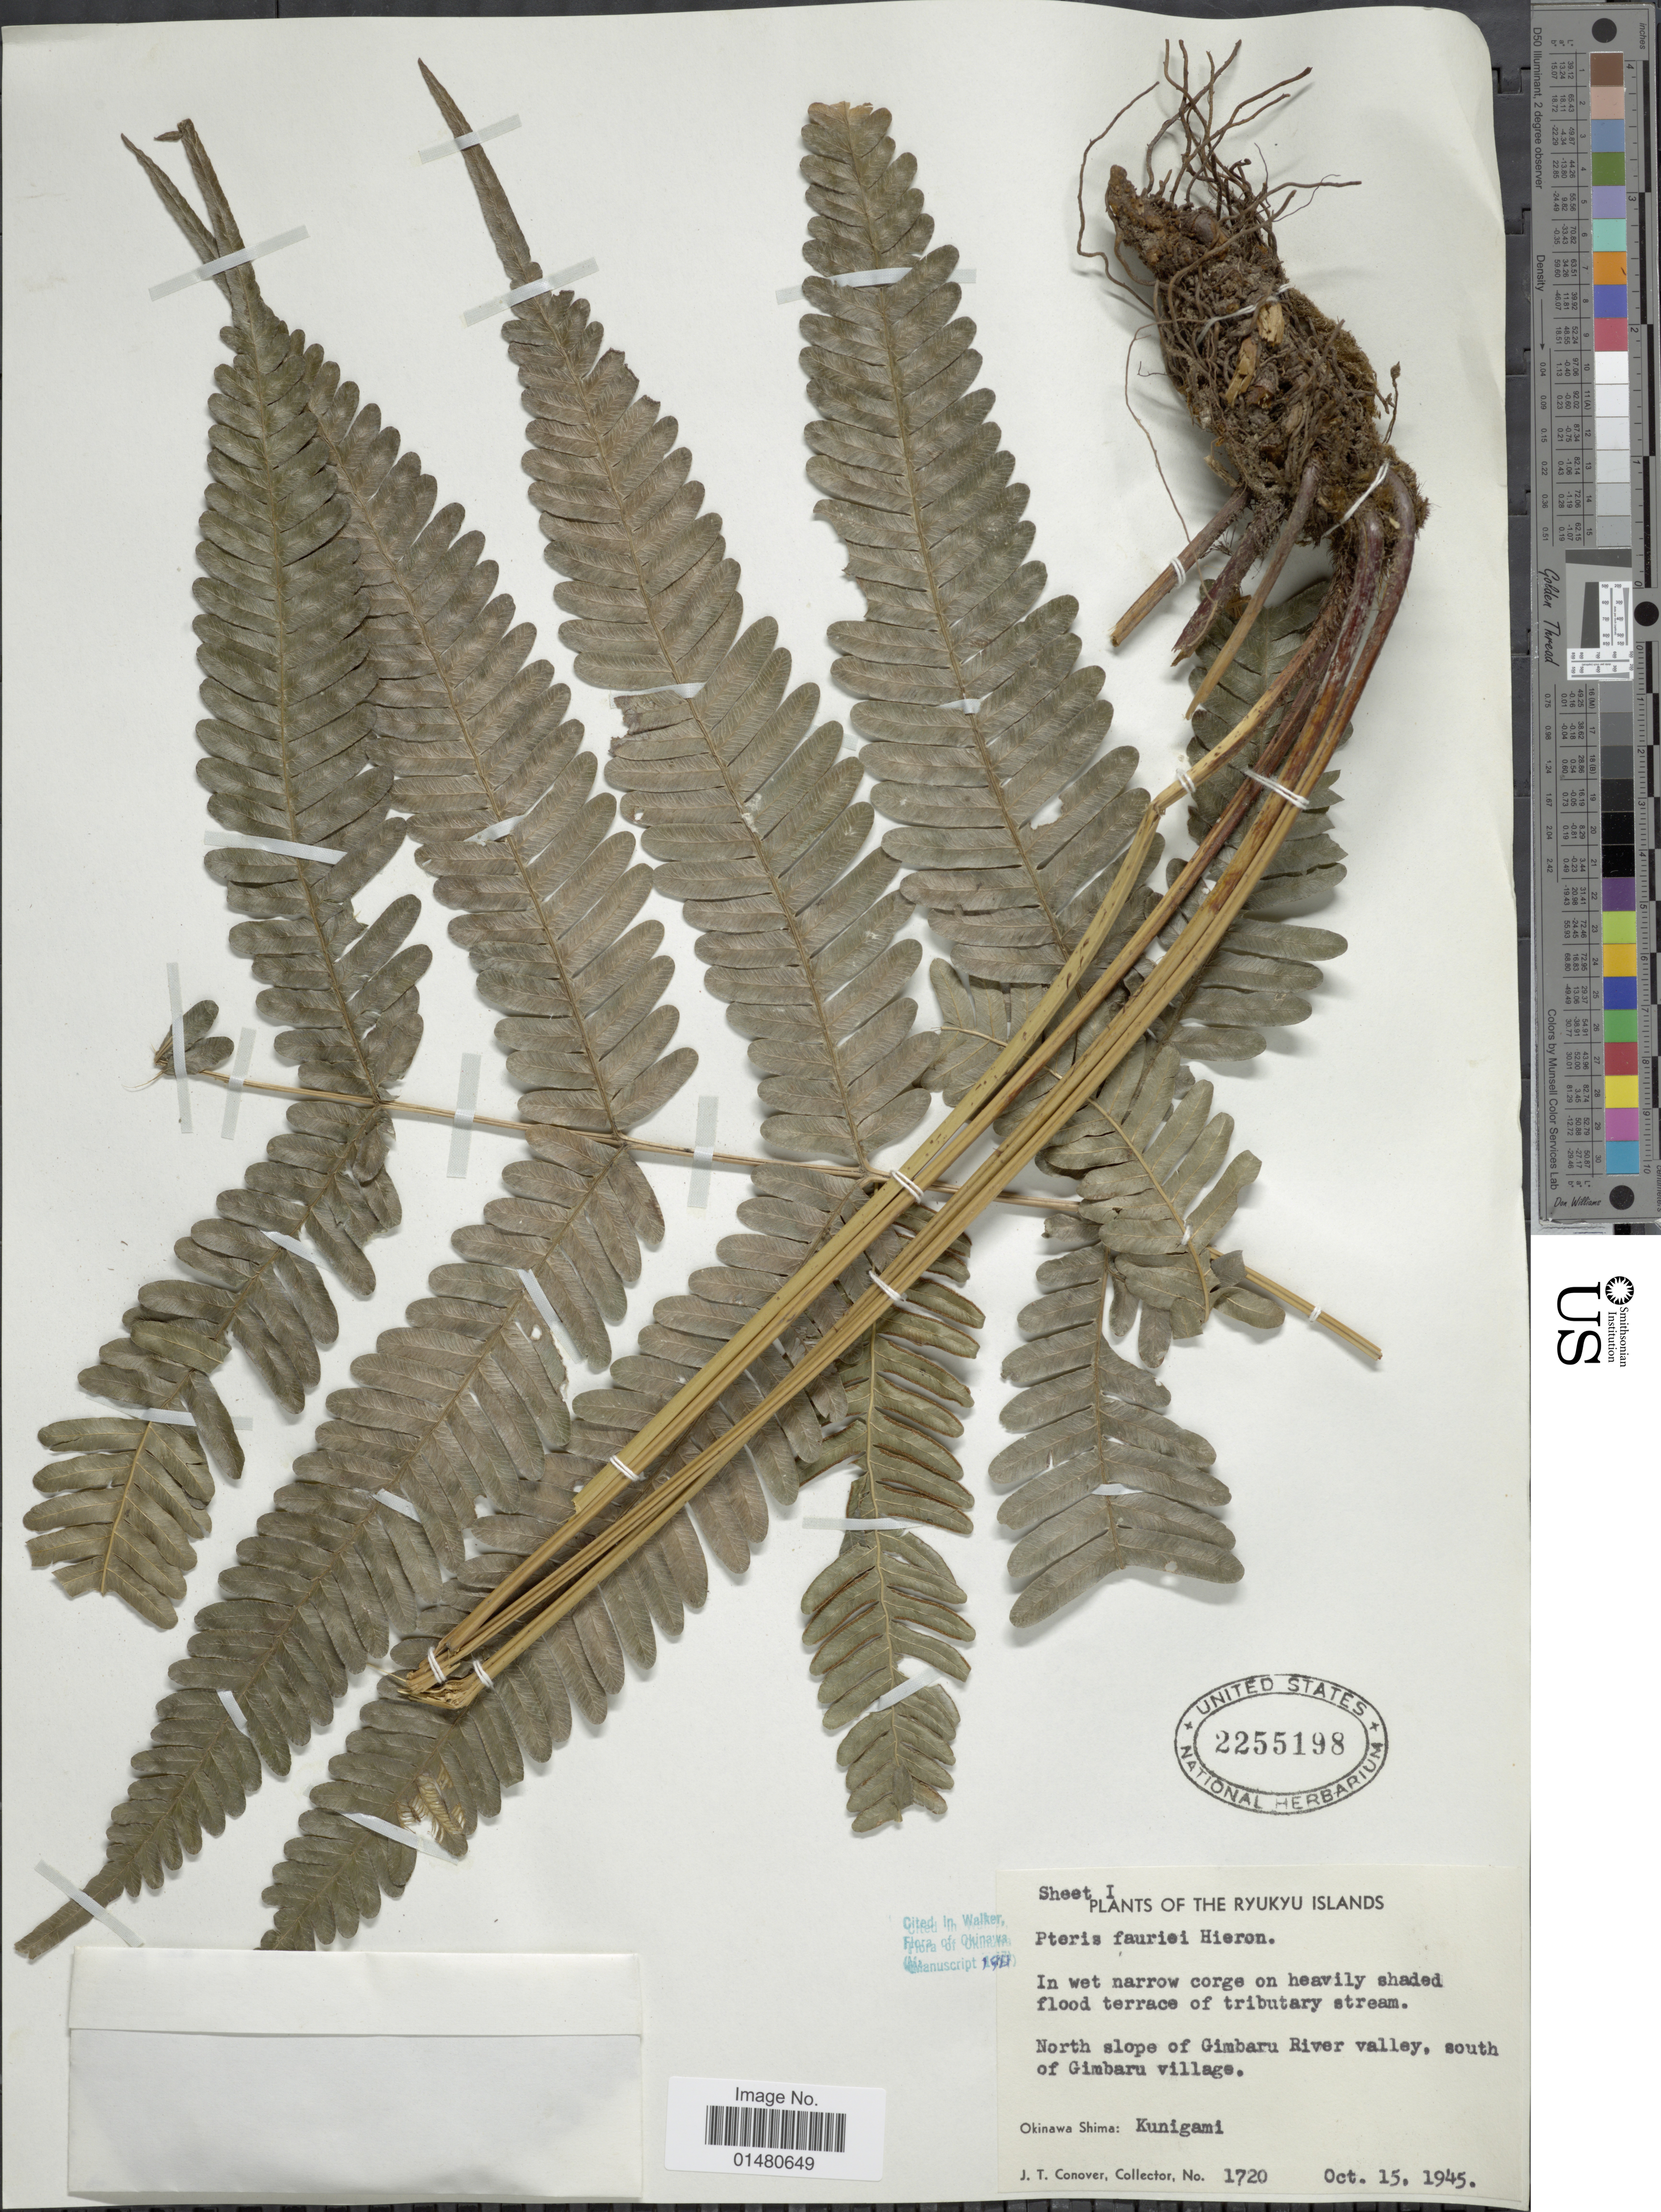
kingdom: Plantae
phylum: Tracheophyta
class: Polypodiopsida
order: Polypodiales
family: Pteridaceae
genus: Pteris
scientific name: Pteris fauriei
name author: Hieron.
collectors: J. T. Conover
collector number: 1720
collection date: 1945-10-15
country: Japan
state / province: Okinawa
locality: The Ryukyu Islands, North slope of Gimbaru River valley, south of Gimburu village, Okinawa Shima: Kunigami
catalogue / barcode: US 2255198